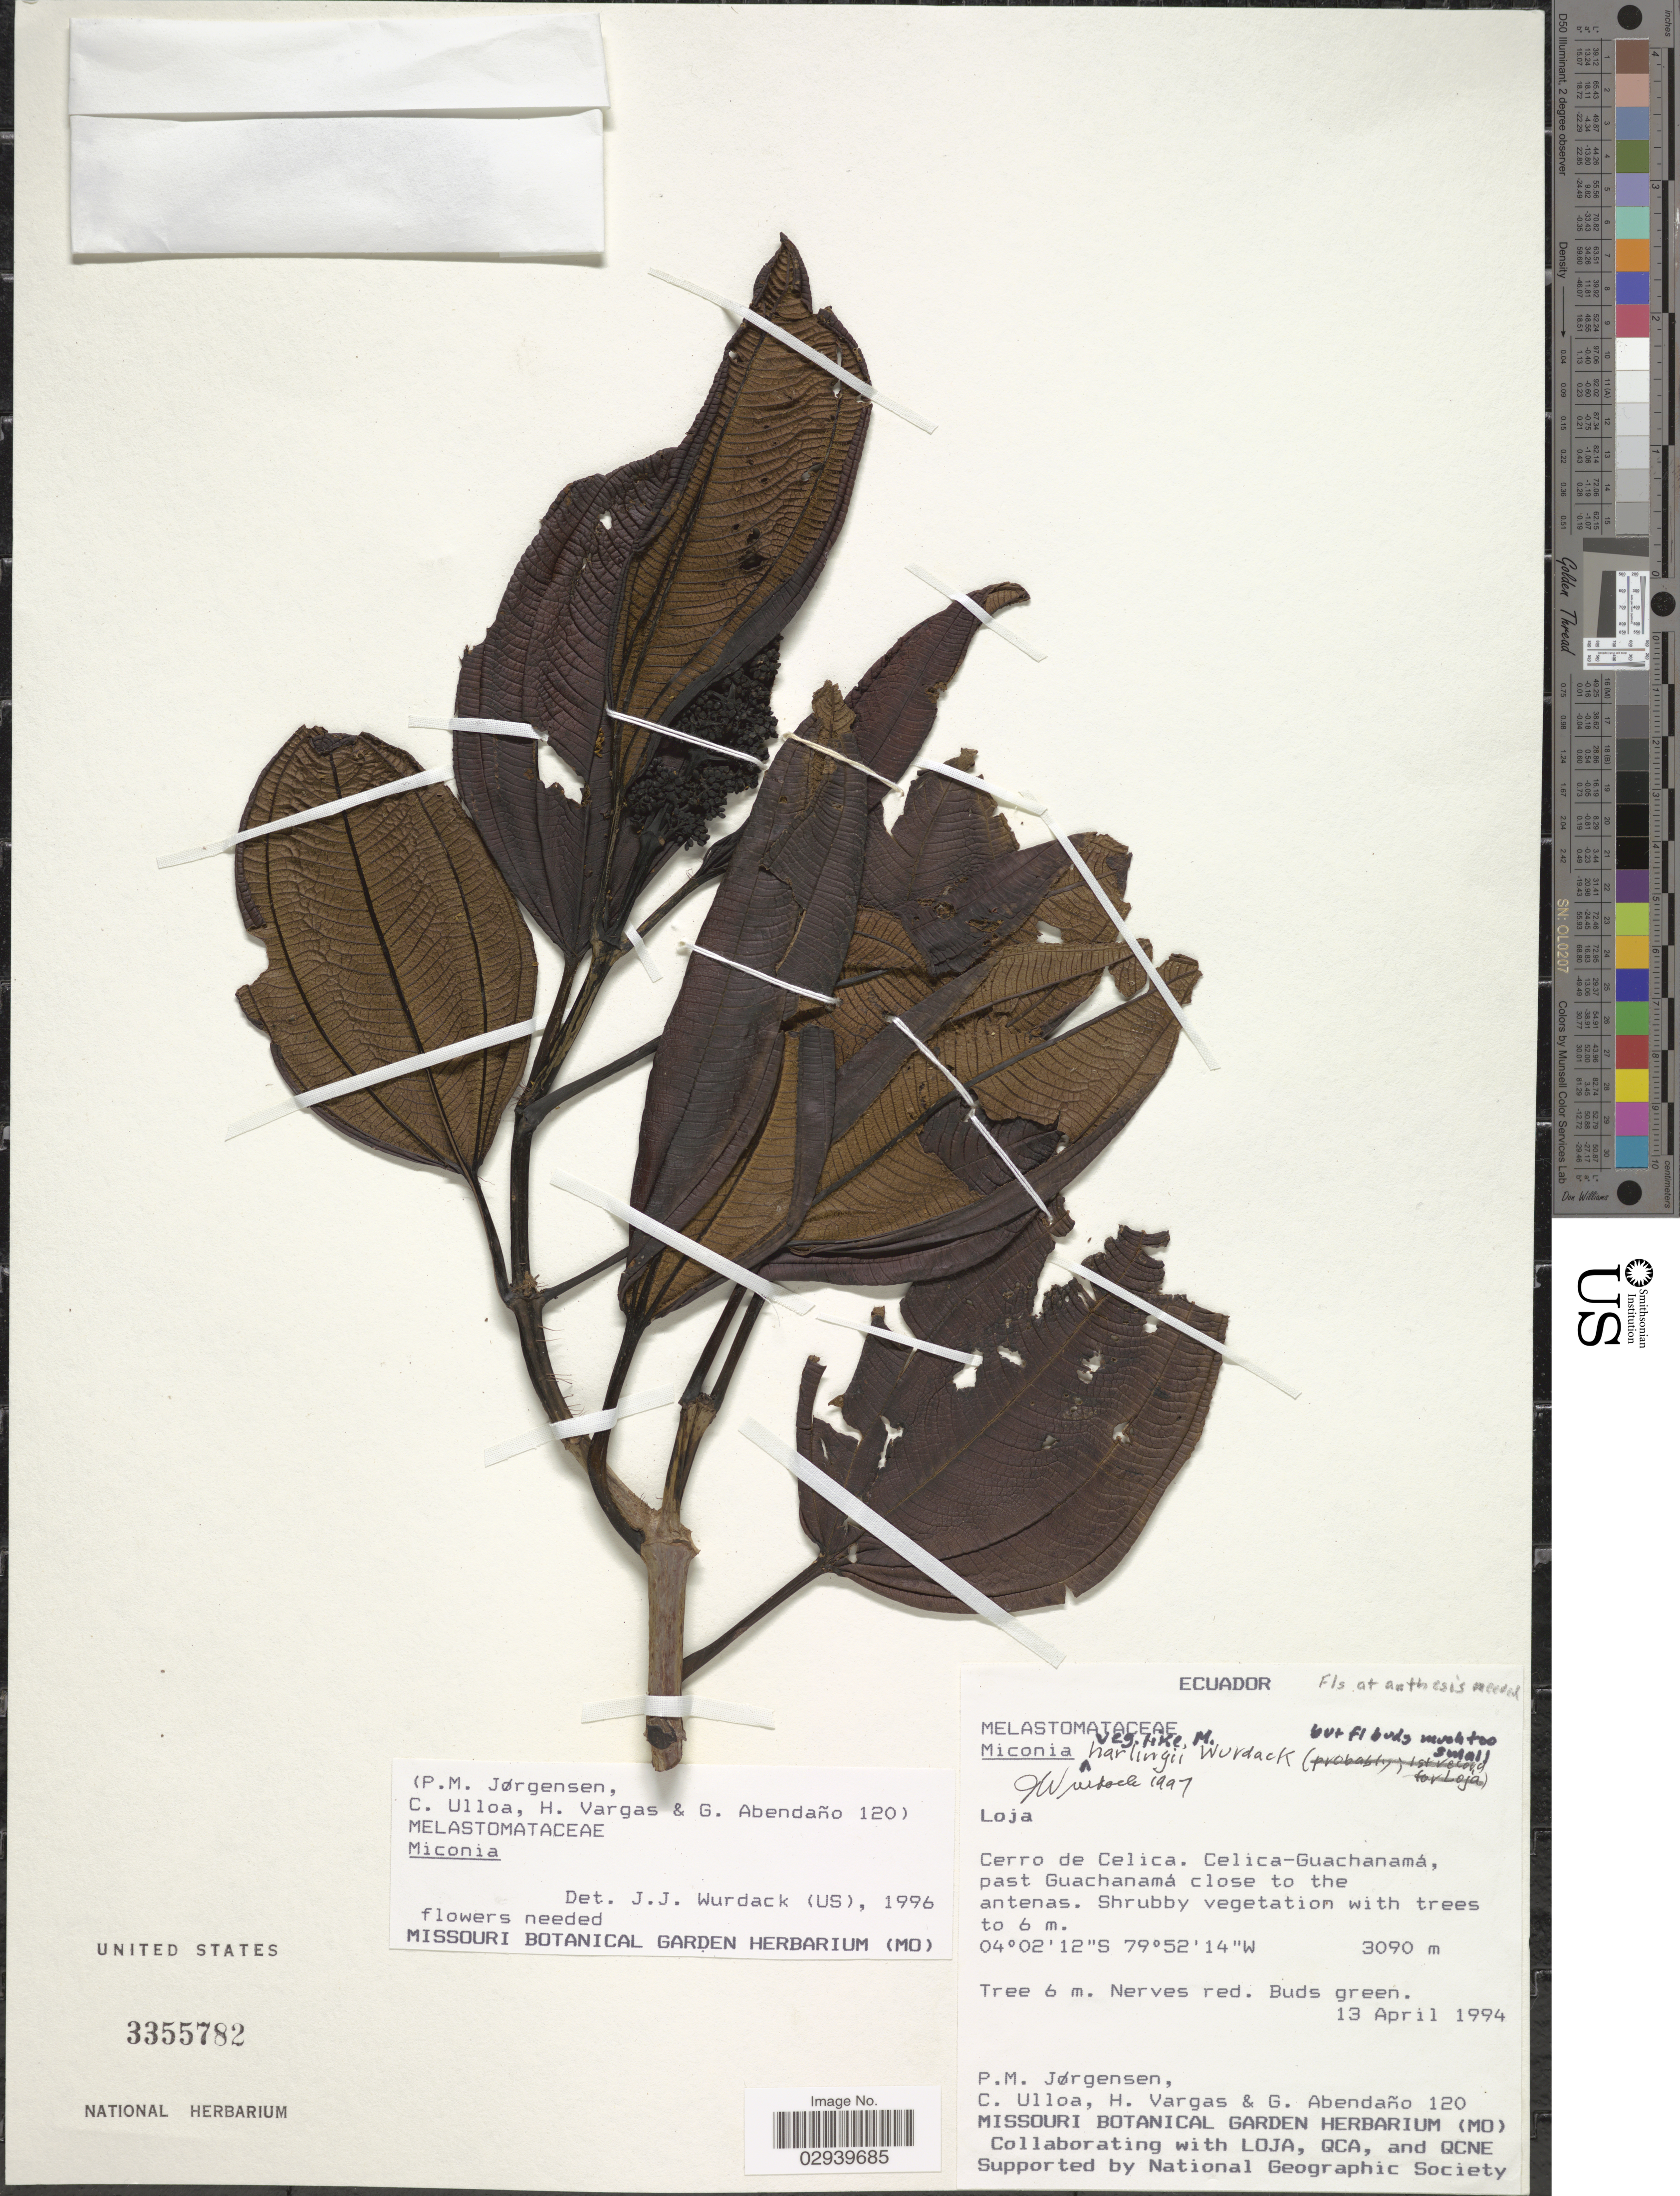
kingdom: Plantae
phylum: Tracheophyta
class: Magnoliopsida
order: Myrtales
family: Melastomataceae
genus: Miconia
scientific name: Miconia harlingii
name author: Wurdack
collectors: P. Jørgensen, C. Ulloa, H. Vargas & G. Abendaño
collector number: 120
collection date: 1994-04-13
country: Ecuador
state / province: Loja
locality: Cerro de Celica. Celica-Guachanamá, past Guachanamá close to the antenas.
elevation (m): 3090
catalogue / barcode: US 3355782